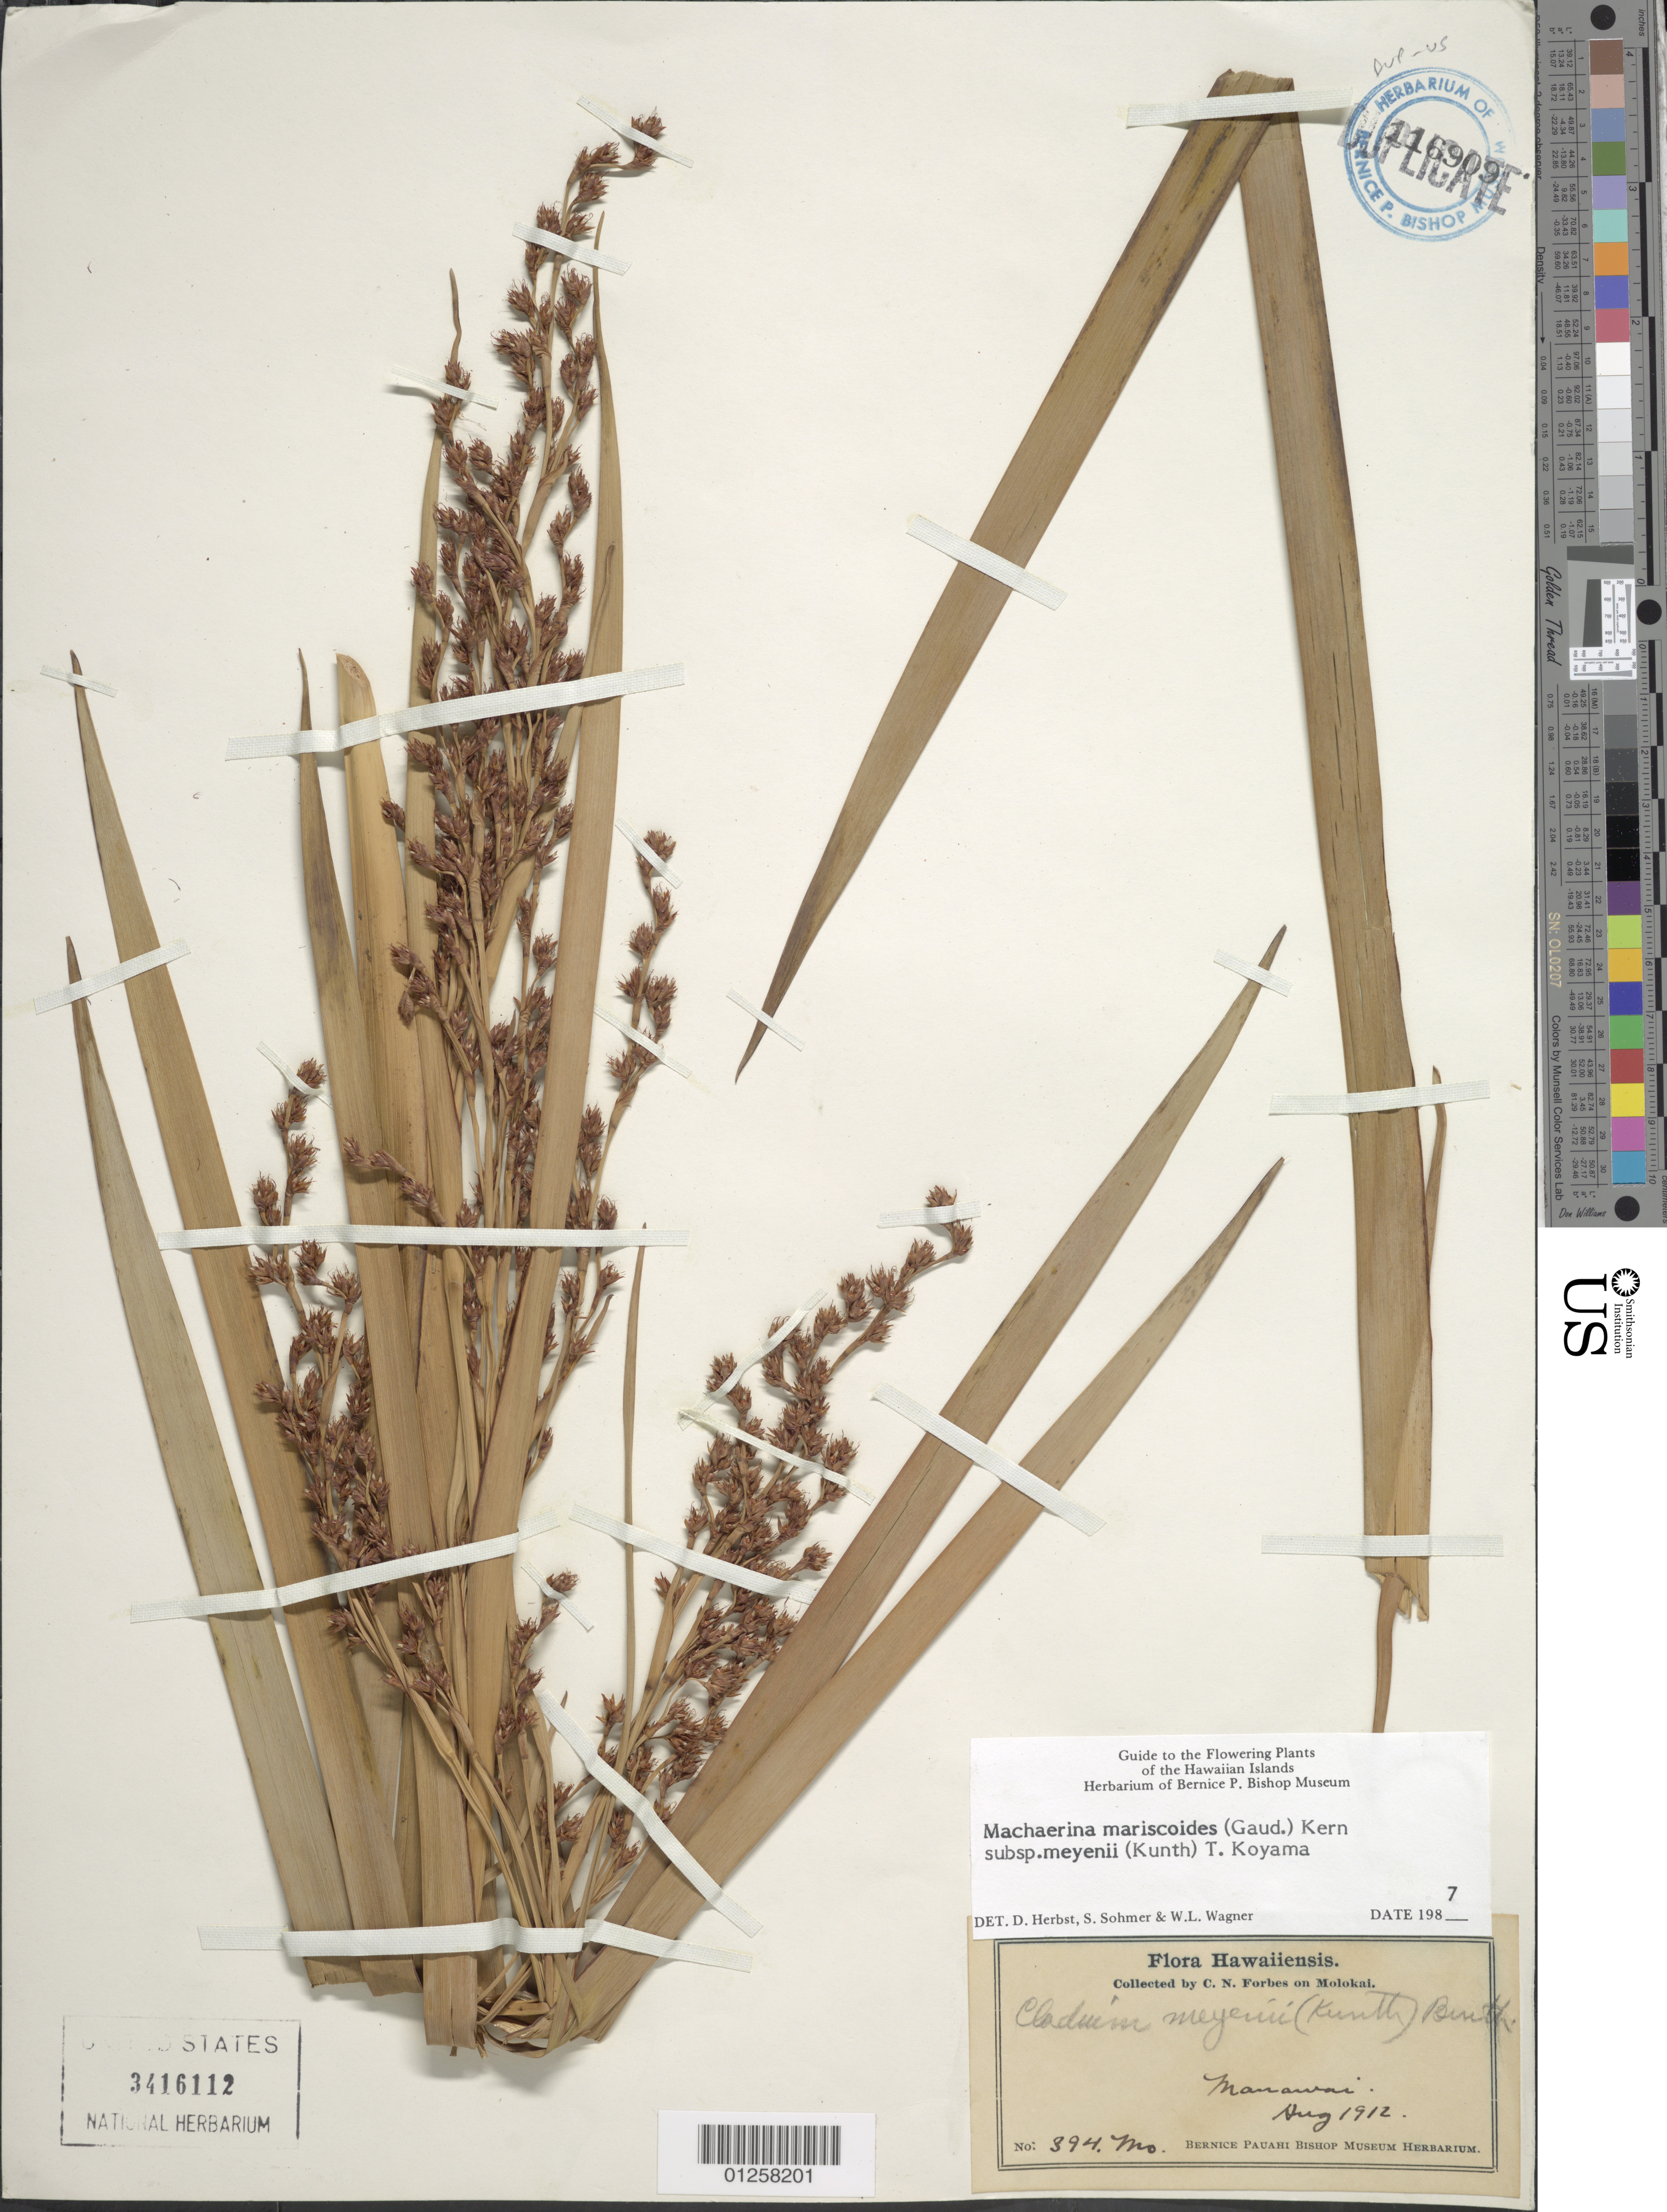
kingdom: Plantae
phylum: Tracheophyta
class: Liliopsida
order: Poales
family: Cyperaceae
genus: Machaerina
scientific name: Machaerina mariscoides subsp. meyenii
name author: (Kunth) T. Koyama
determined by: Herbst, D. R.; Sohmer, S. H.; Wagner, W. L.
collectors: C. N. Forbes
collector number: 394.Mo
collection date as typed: Aug 1912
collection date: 1912-08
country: United States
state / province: Hawaii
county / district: Maui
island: Moloka'i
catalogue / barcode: US 3416112